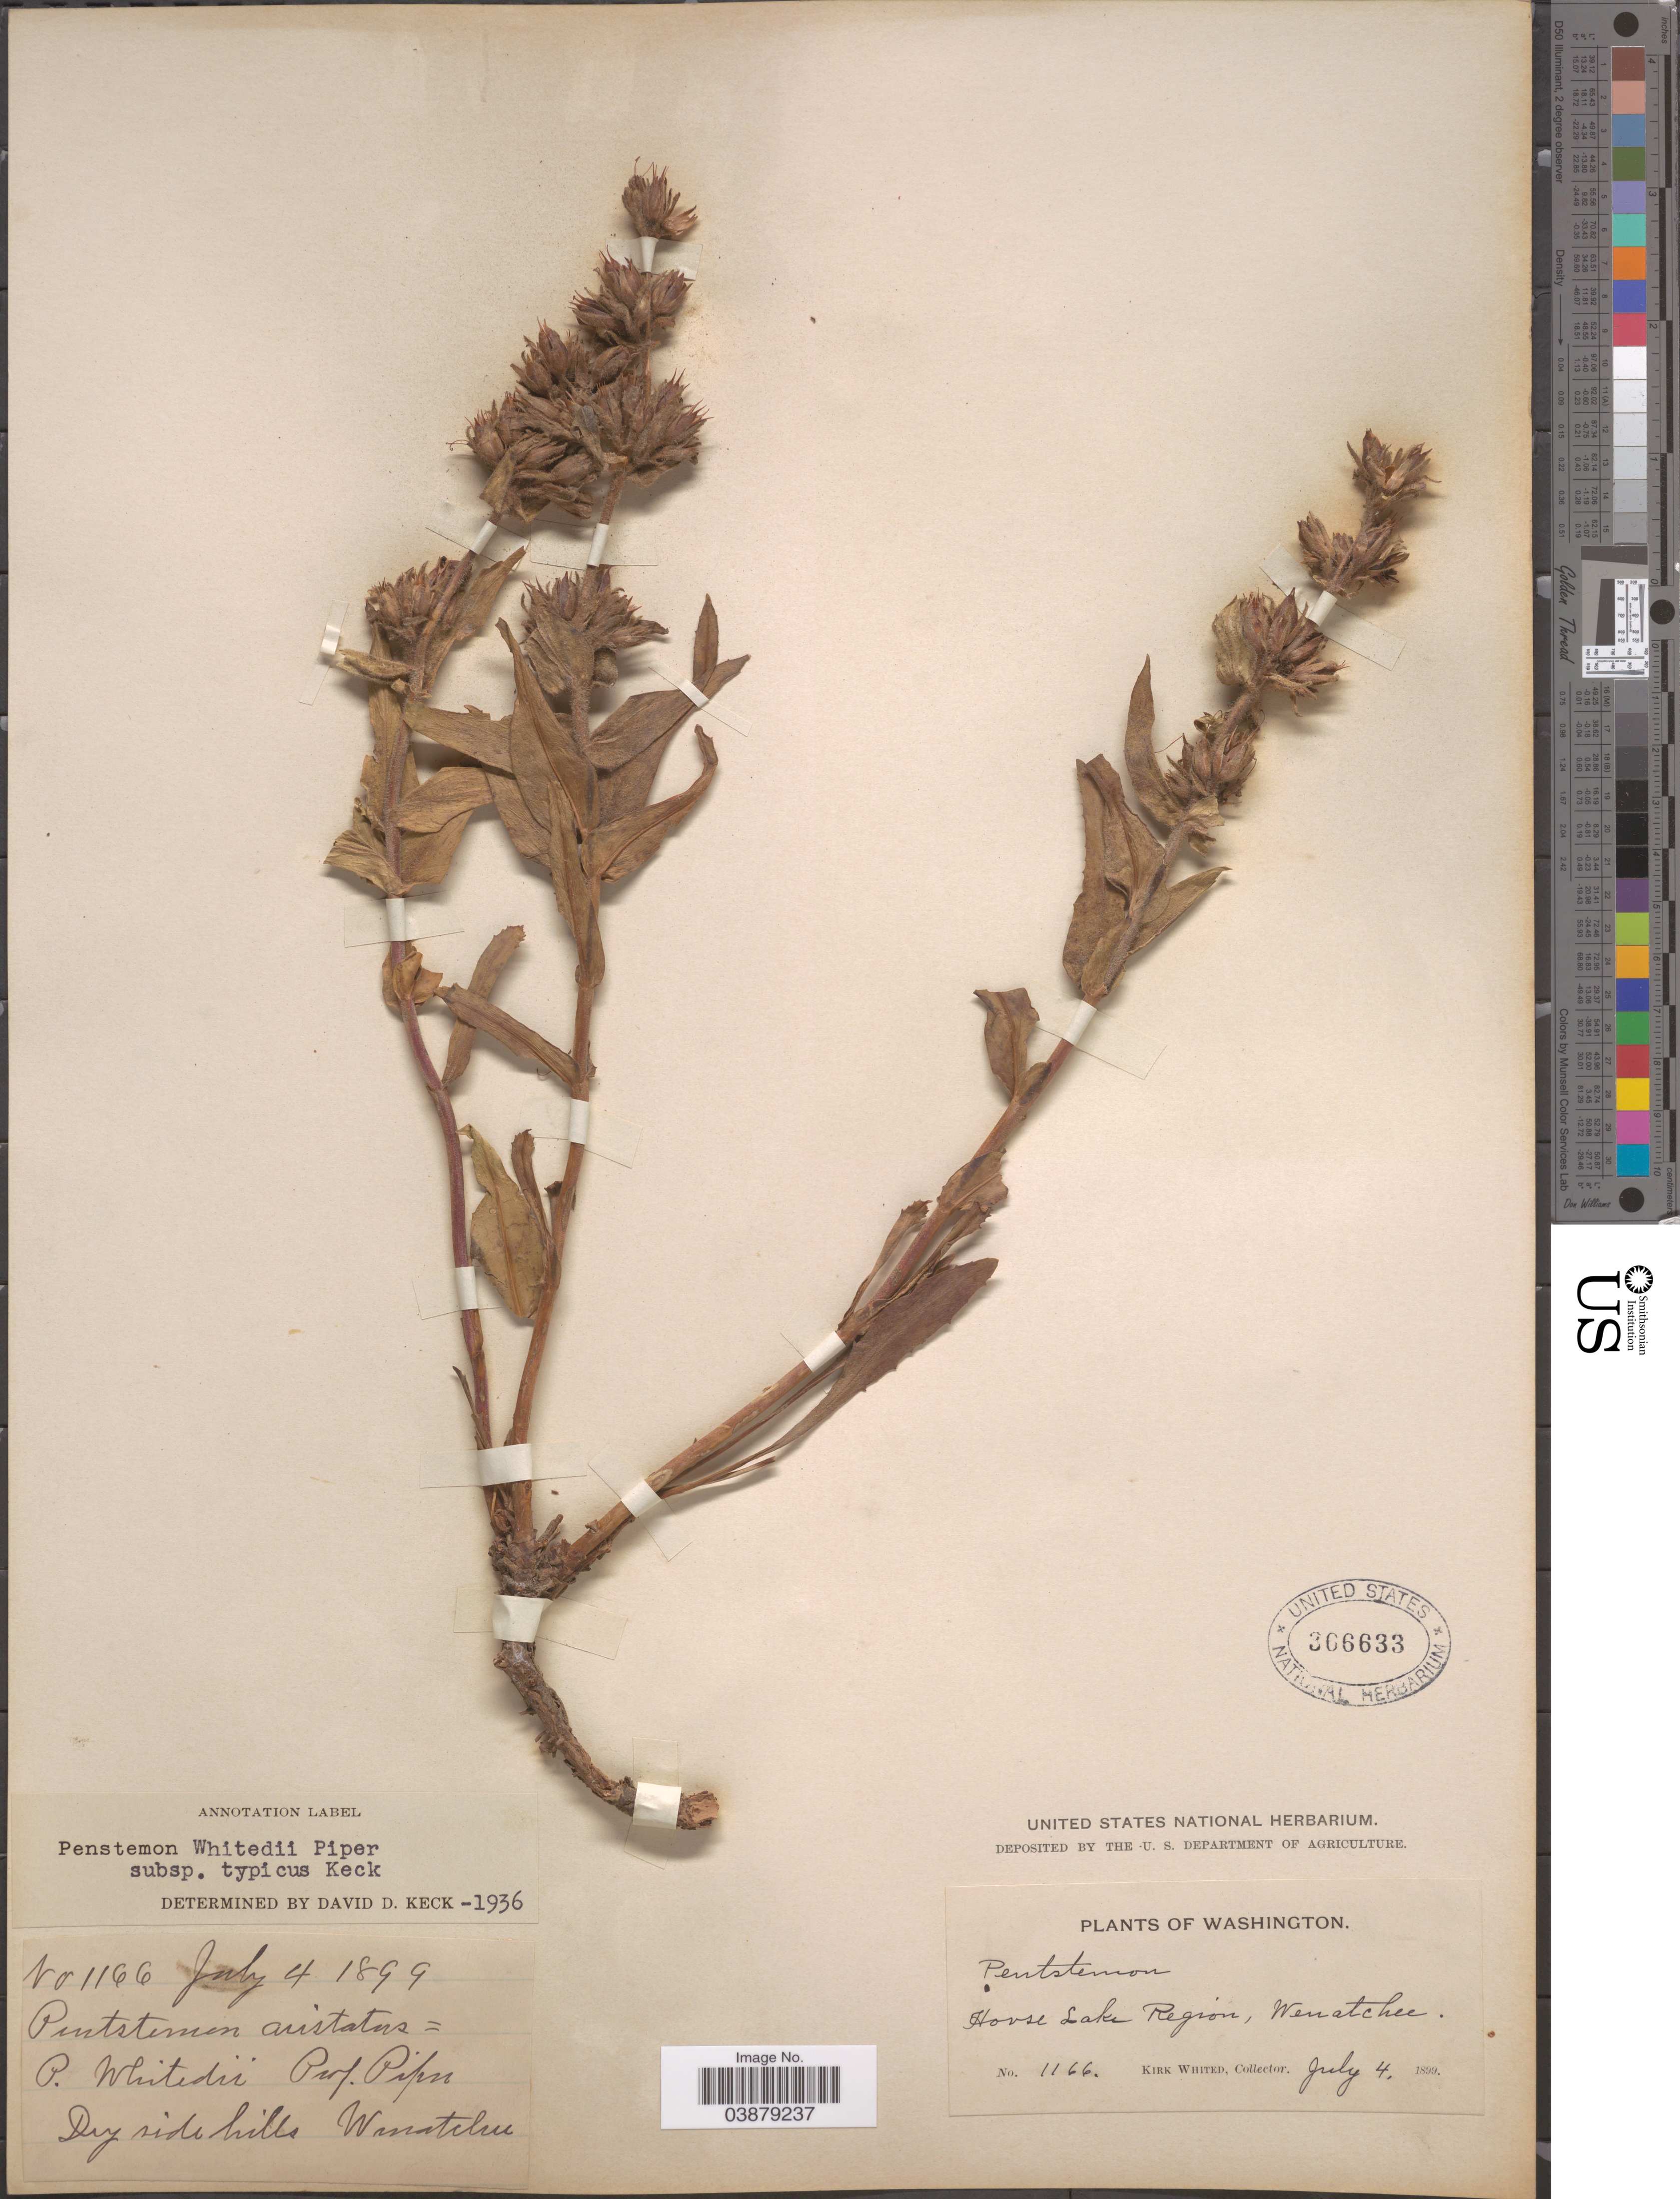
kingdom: Plantae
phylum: Tracheophyta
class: Magnoliopsida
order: Lamiales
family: Plantaginaceae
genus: Penstemon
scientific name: Penstemon whitedii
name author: Piper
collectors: K. Whited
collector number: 1166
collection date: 1899-07-04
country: United States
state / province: Washington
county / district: Chelan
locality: Wenatchee. Horse Lake Region, Wenatchee.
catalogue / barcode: US 366633